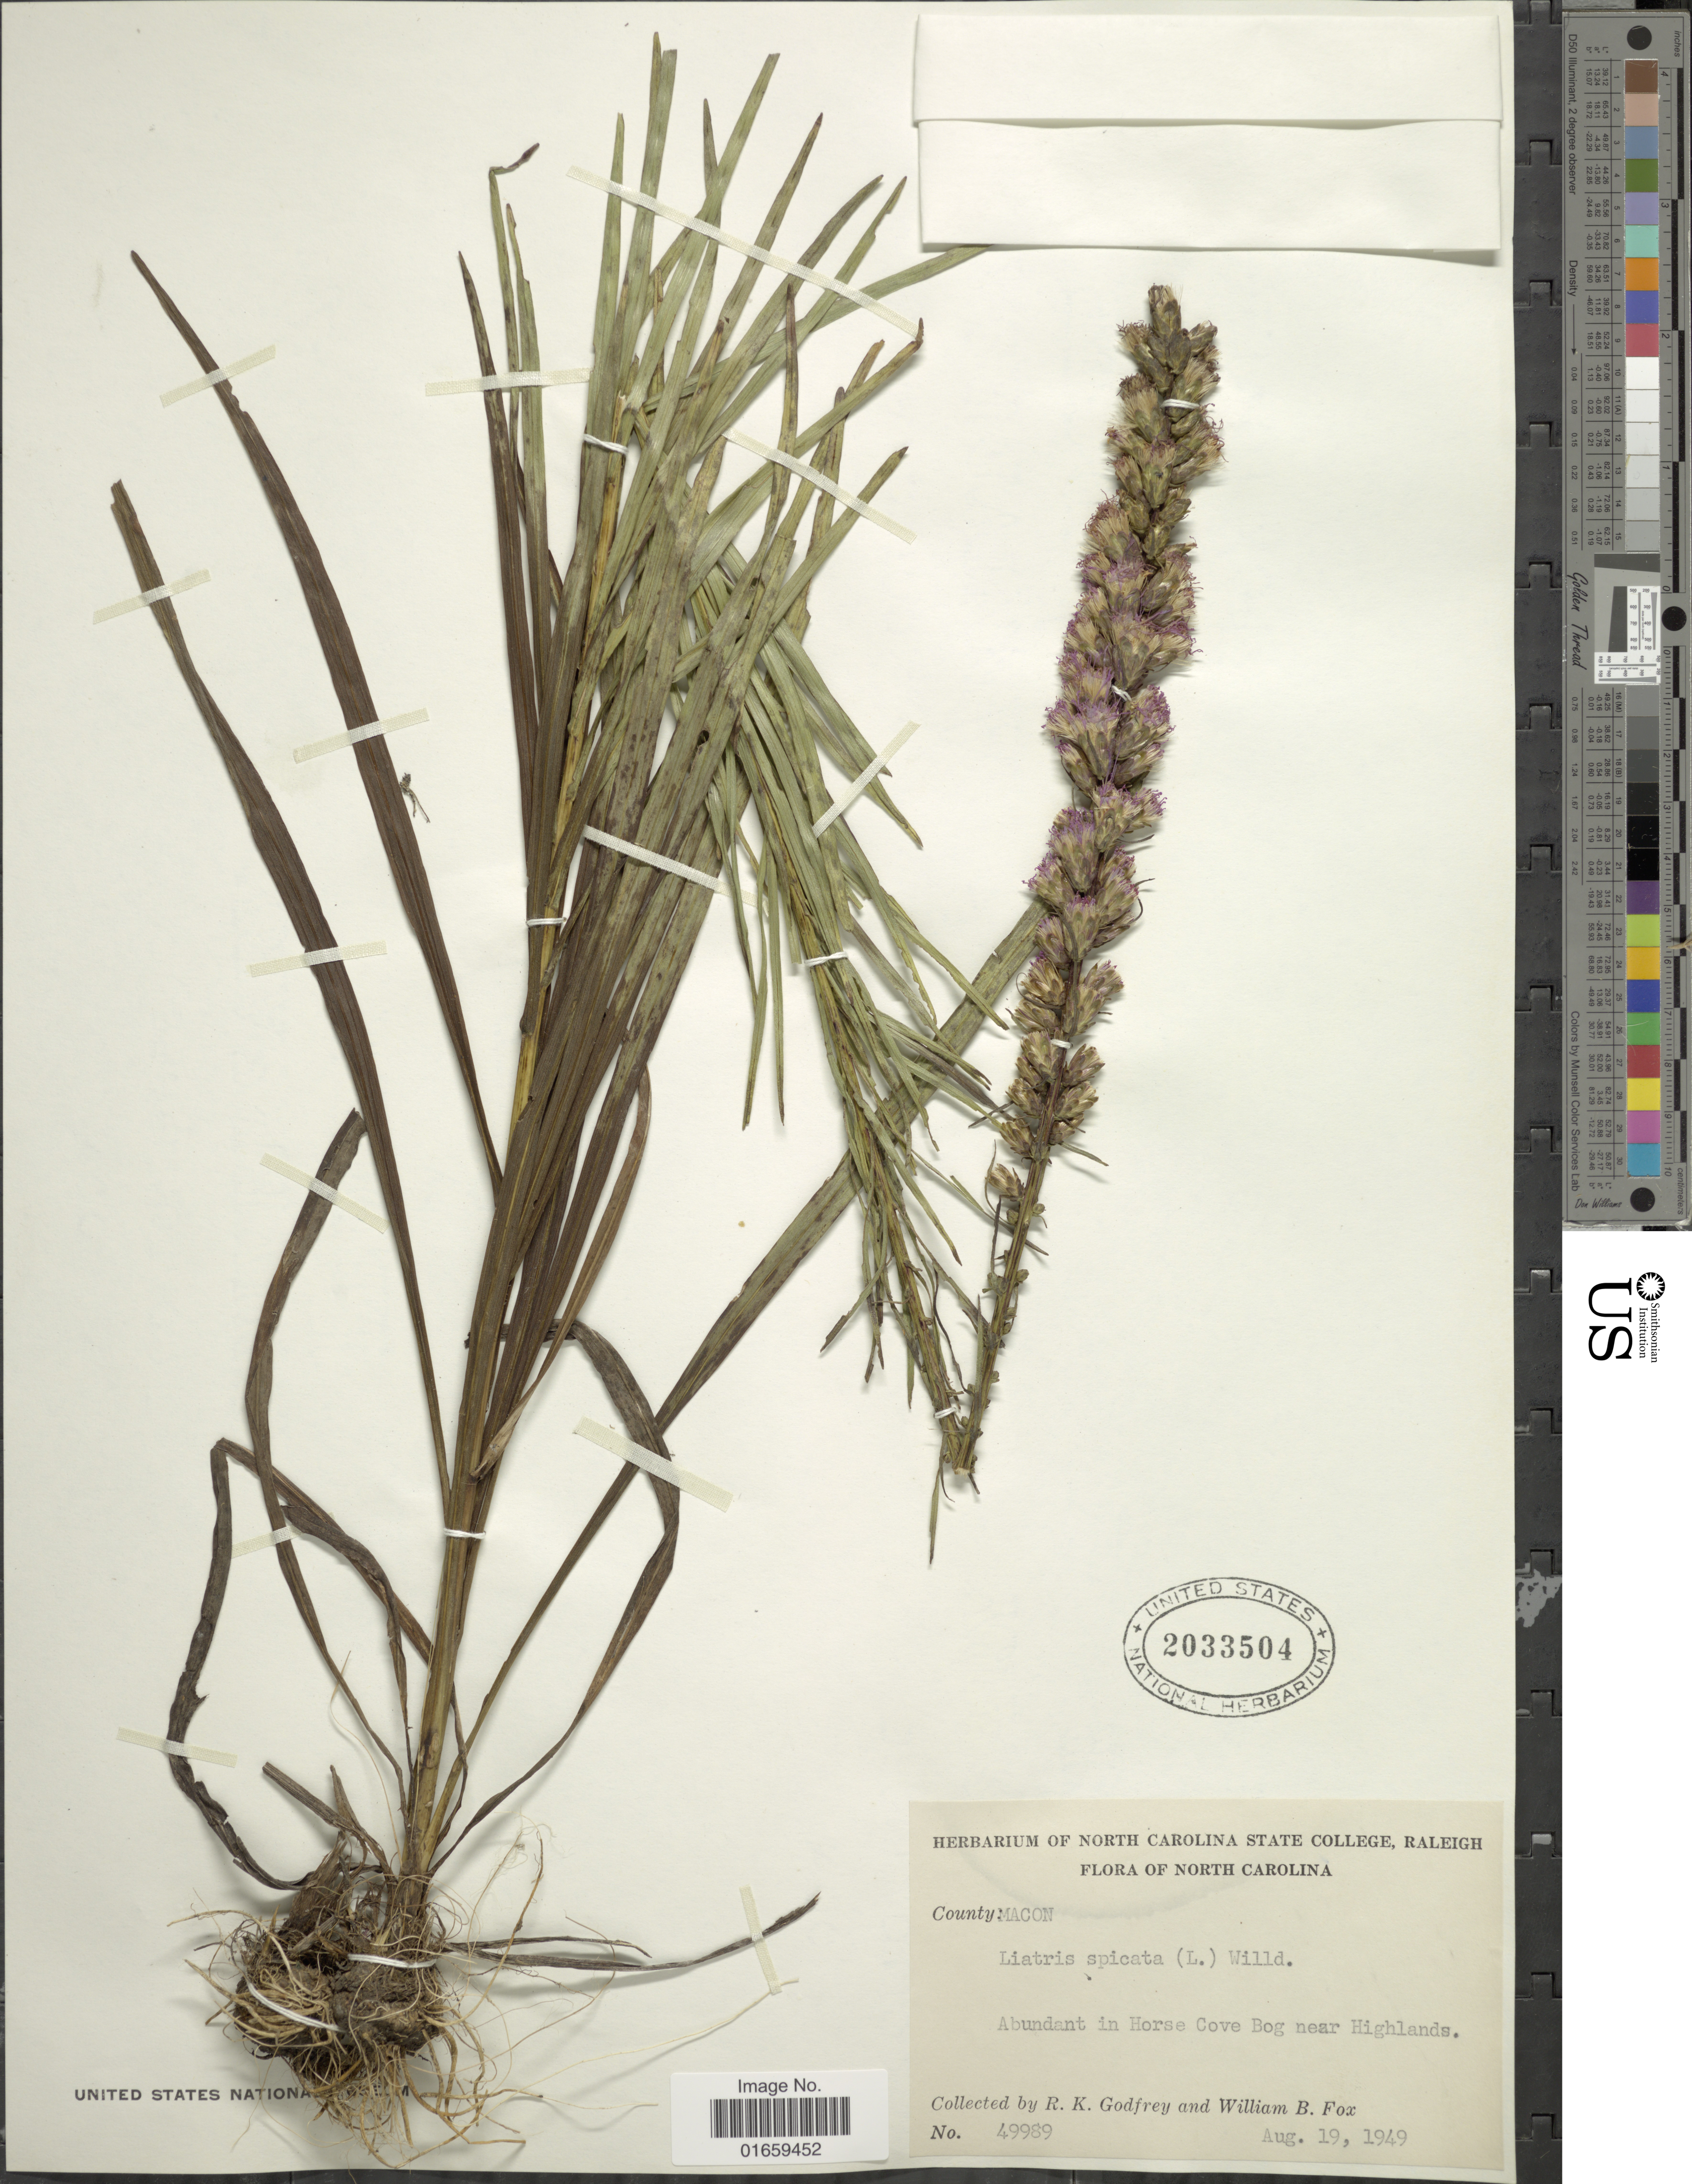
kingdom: Plantae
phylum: Tracheophyta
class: Magnoliopsida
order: Asterales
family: Asteraceae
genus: Liatris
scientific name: Liatris spicata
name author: (L.) Willd.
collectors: R. K. Godfrey & W. B. Fox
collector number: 49989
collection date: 1949-08-19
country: United States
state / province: North Carolina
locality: County : Macon, abundant in Horse Cove Bog near Highlands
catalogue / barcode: US 2033504